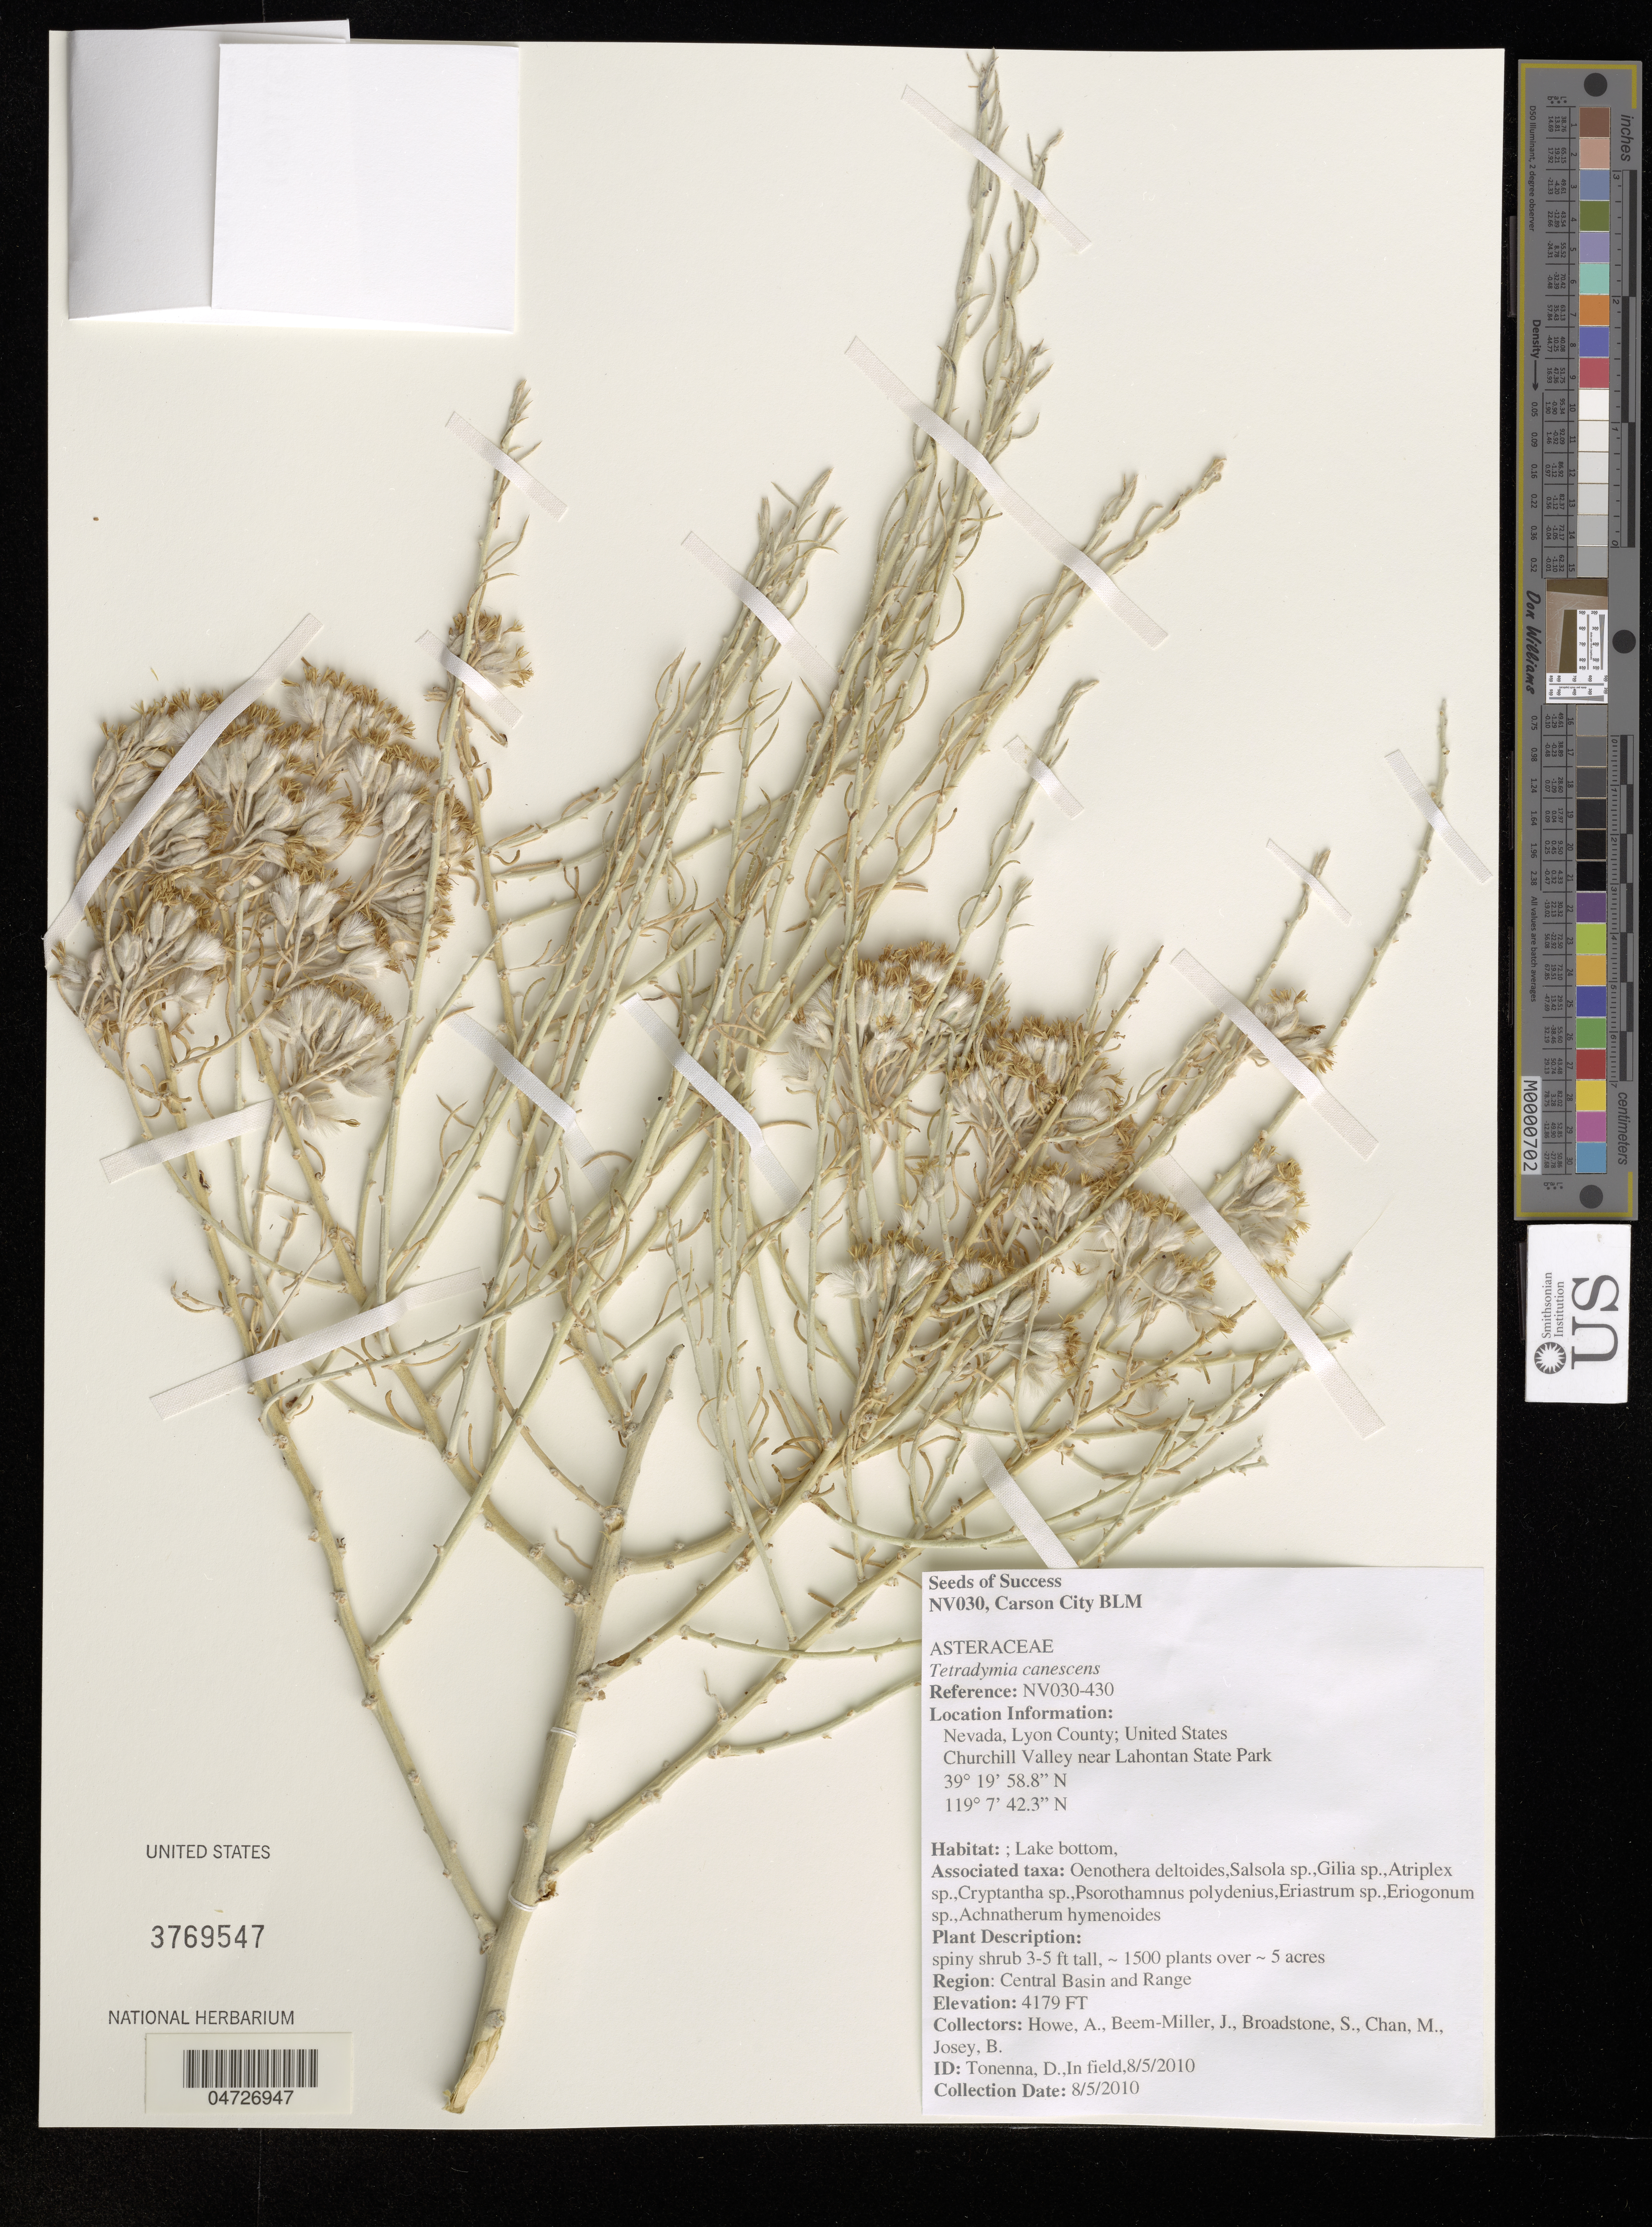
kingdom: Plantae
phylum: Tracheophyta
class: Magnoliopsida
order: Asterales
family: Asteraceae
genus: Tetradymia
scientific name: Tetradymia canescens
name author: DC.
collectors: A. Howe, J. Beem-Miller, S. Broadstone, M. Chan & et al.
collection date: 2010-05-08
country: United States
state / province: Nevada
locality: Lyon County; United States Churchill Valley near Lahontan State Park.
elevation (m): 1274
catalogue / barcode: US 3769547